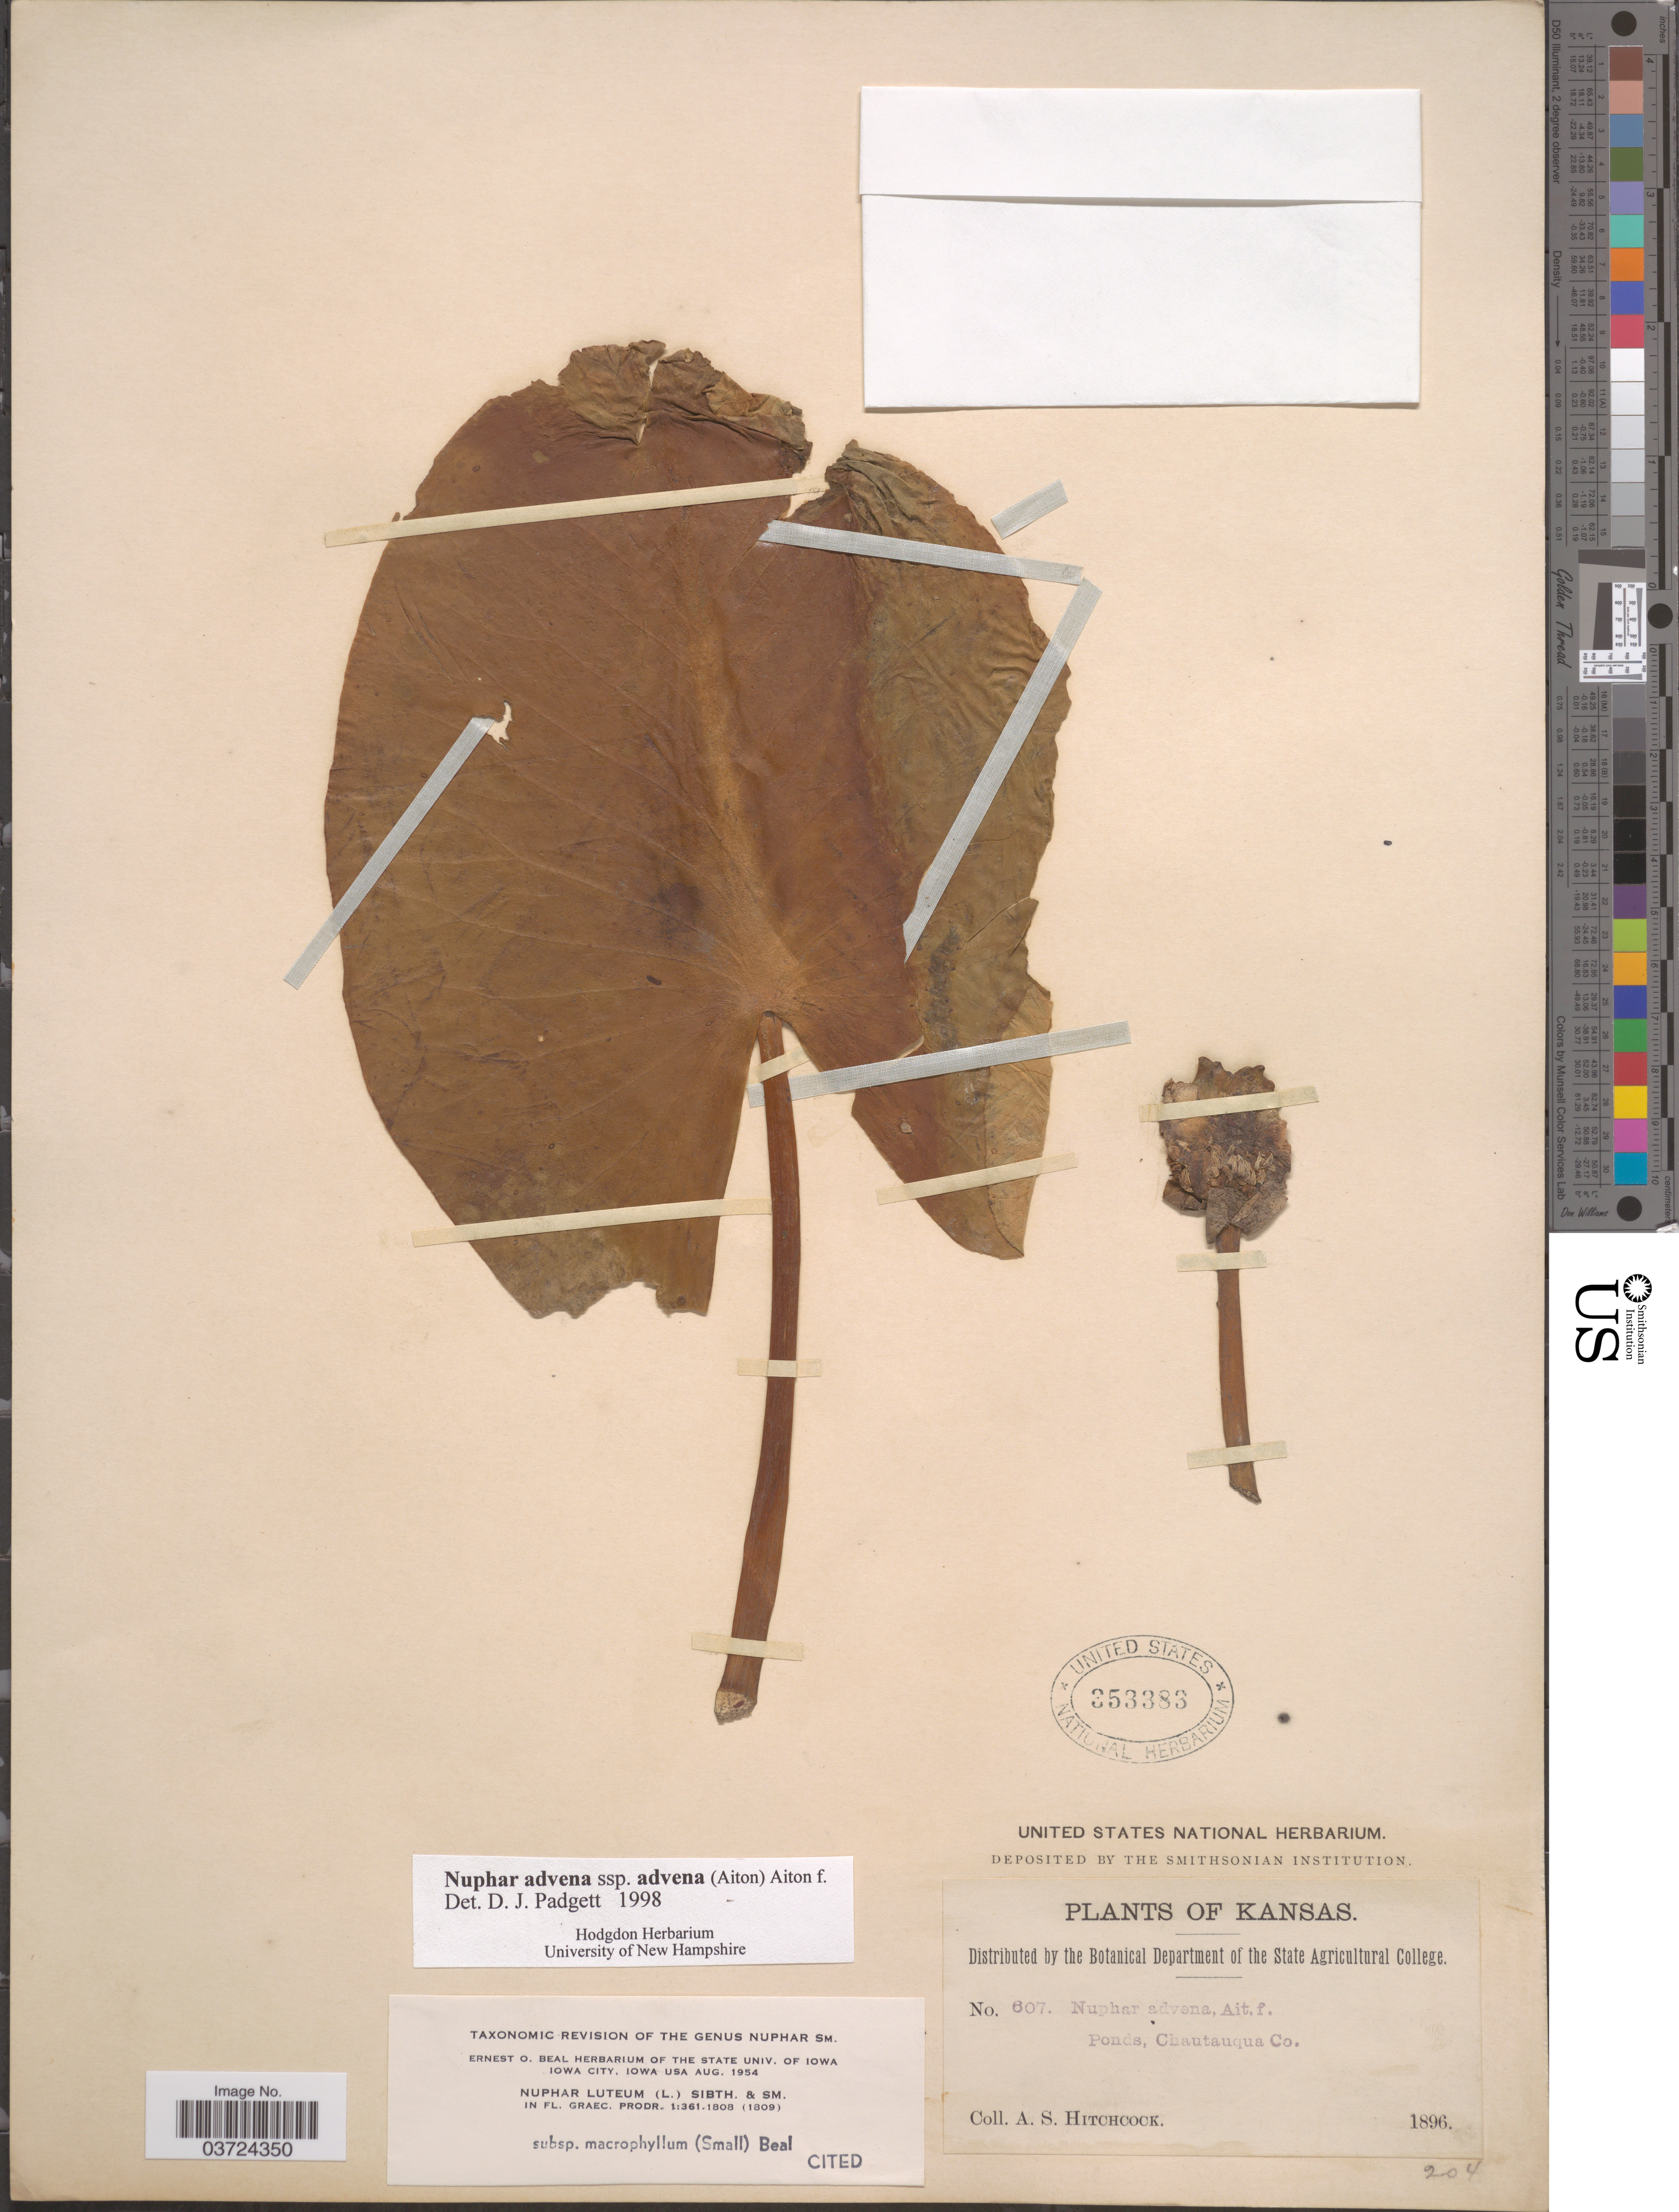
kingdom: Plantae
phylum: Tracheophyta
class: Magnoliopsida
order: Nymphaeales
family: Nymphaeaceae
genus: Nuphar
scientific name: Nuphar advena subsp. advena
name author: (Aiton) W.T. Aiton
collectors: A. S. Hitchcock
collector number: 607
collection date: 1896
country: United States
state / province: Kansas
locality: Ponds, Chautauqua Co.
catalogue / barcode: US 353383